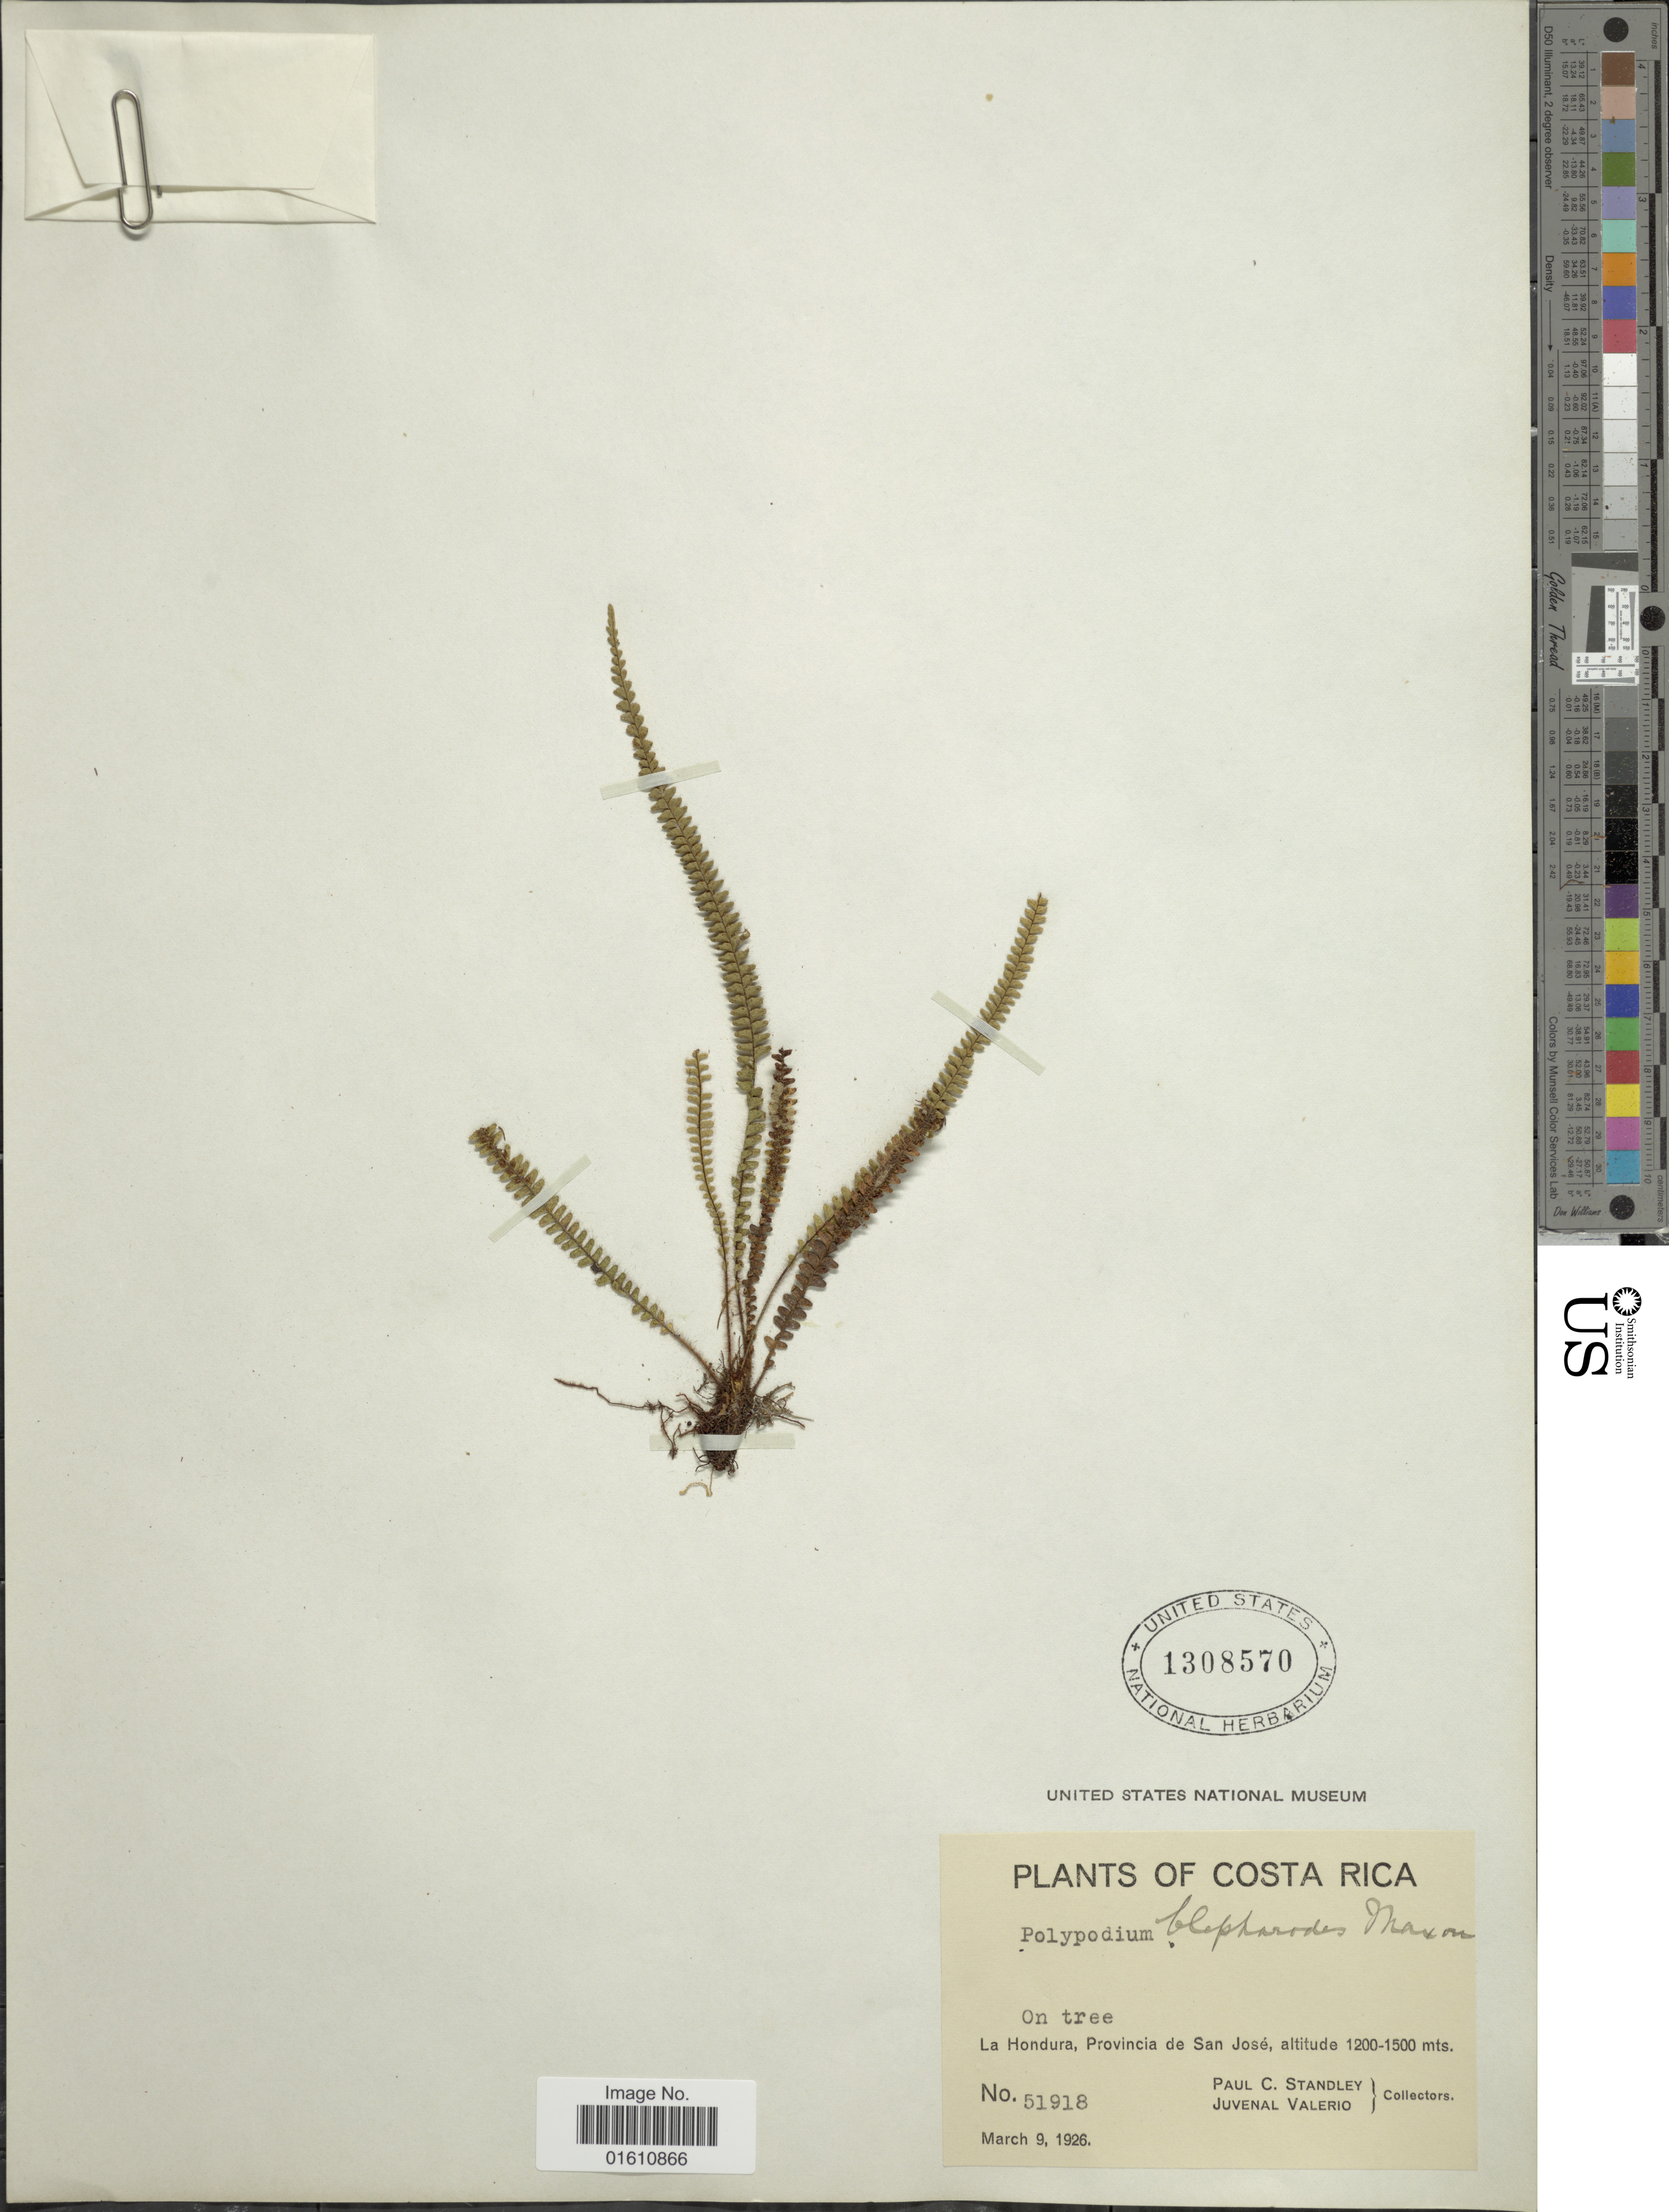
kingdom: Plantae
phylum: Tracheophyta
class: Polypodiopsida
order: Polypodiales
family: Polypodiaceae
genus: Moranopteris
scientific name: Moranopteris taenifolia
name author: (Jenman) R. Y. Hirai & J. Prado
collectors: P. C. Standley & J. Valerio R.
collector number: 51918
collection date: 1926-03-09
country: Costa Rica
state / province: San José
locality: La Hondura, Provincia de San Jose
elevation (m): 1200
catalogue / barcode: US 1308570